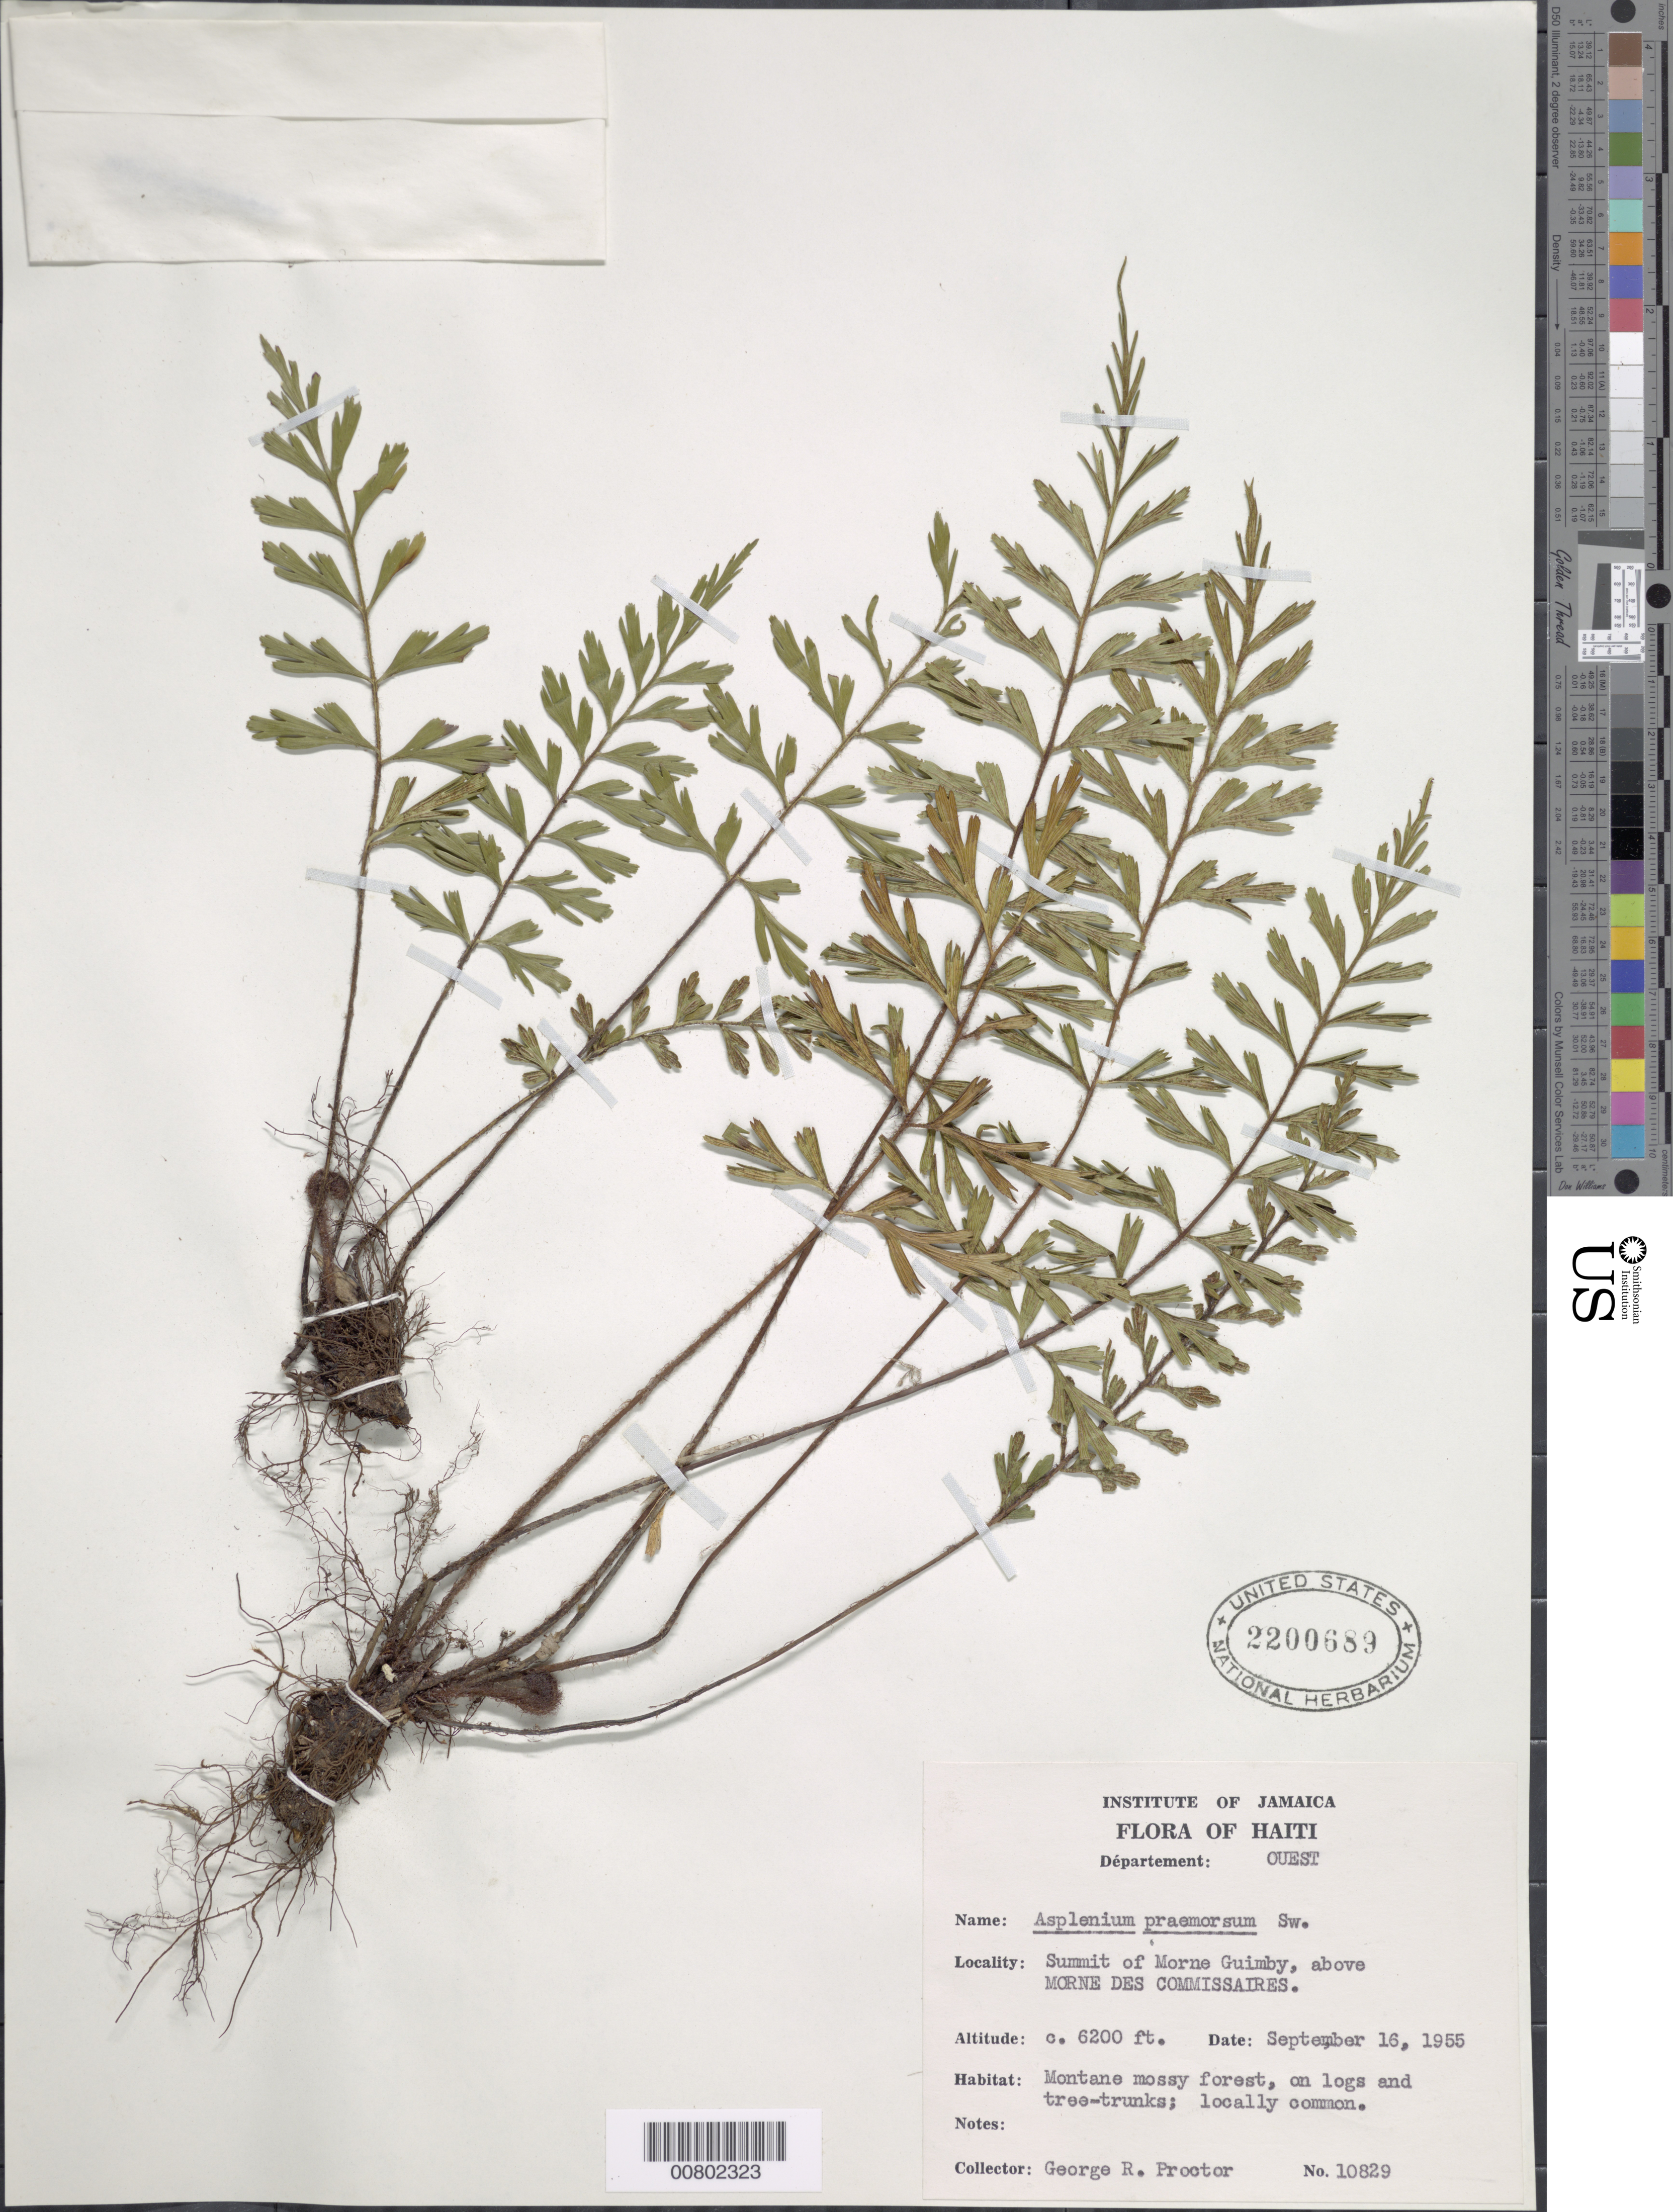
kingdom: Plantae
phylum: Tracheophyta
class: Polypodiopsida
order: Polypodiales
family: Aspleniaceae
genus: Asplenium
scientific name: Asplenium praemorsum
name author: Sw.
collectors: G. R. Proctor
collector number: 10829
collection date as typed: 16 Sep 1955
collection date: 1955-09-16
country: Haiti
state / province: Ouest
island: Hispaniola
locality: Morne Guimby summit, above Morne des Commissaires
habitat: Montane mossy forest, on logs and tree trunks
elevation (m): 1890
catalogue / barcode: US 2200689